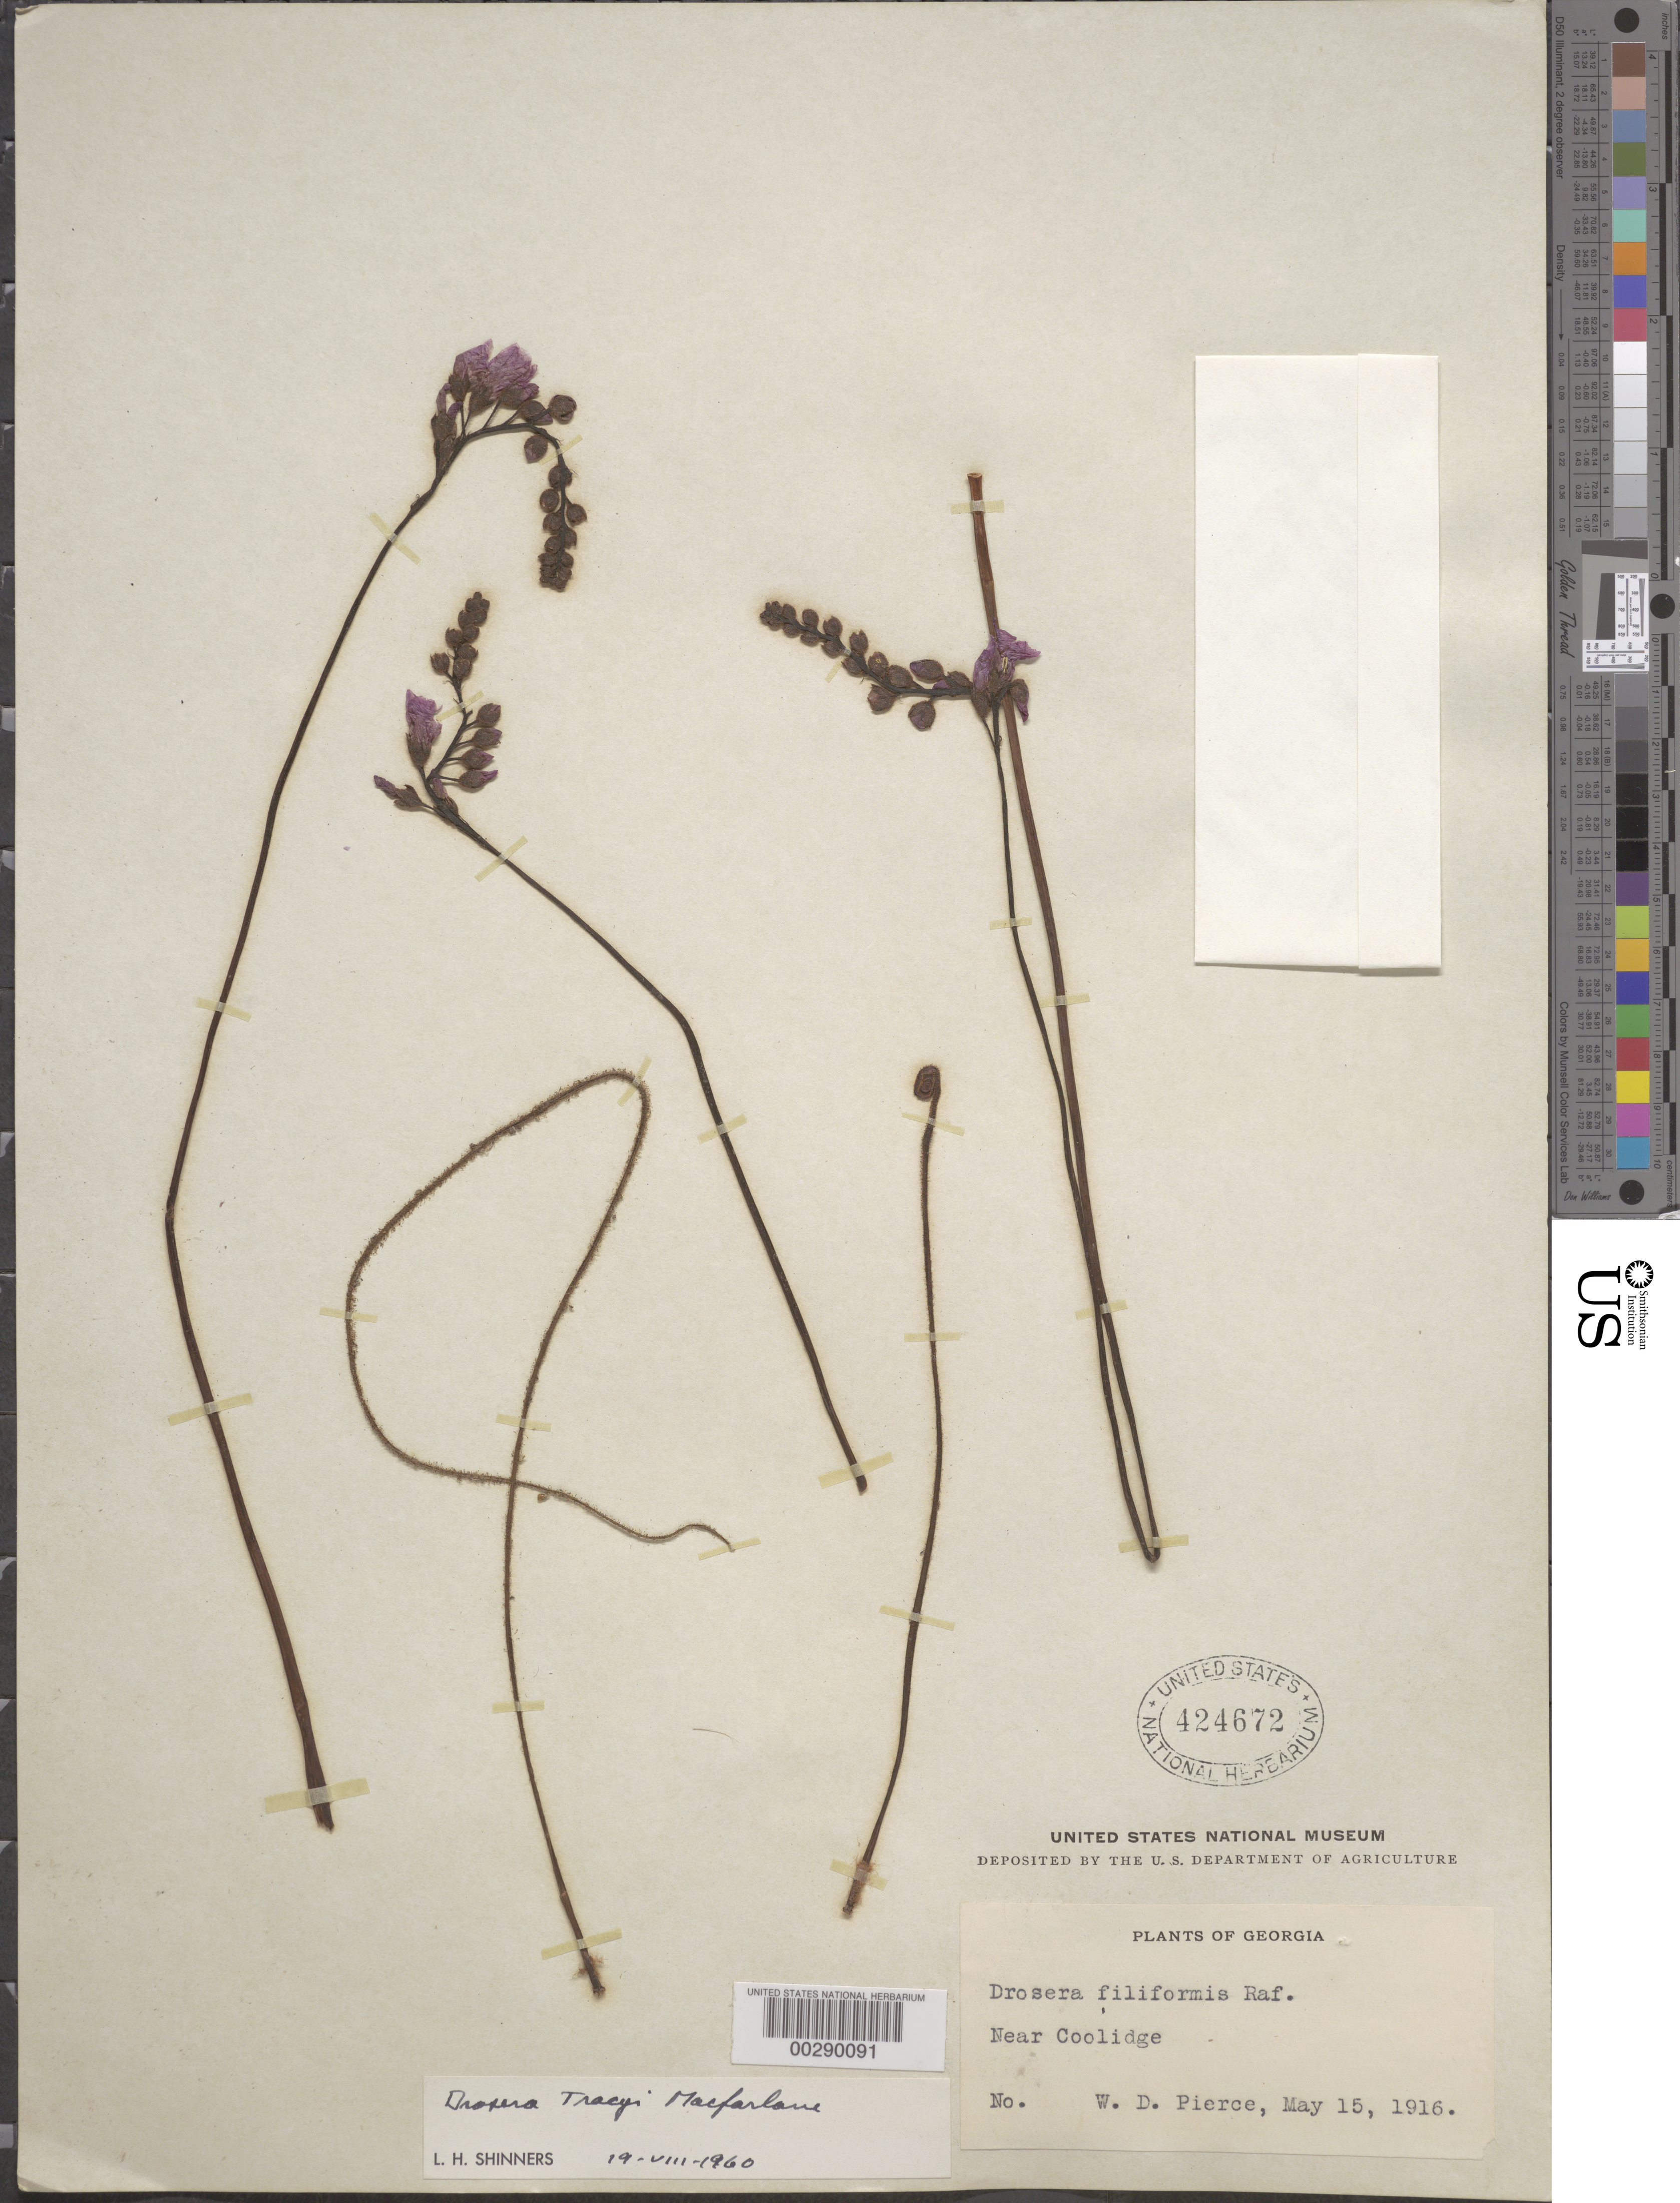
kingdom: Plantae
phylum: Tracheophyta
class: Magnoliopsida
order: Caryophyllales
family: Droseraceae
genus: Drosera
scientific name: Drosera tracyi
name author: Macfarl.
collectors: W. Pierce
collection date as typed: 15 May 1916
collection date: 1916-05-15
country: United States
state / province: Georgia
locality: Near coolidge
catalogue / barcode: US 424672